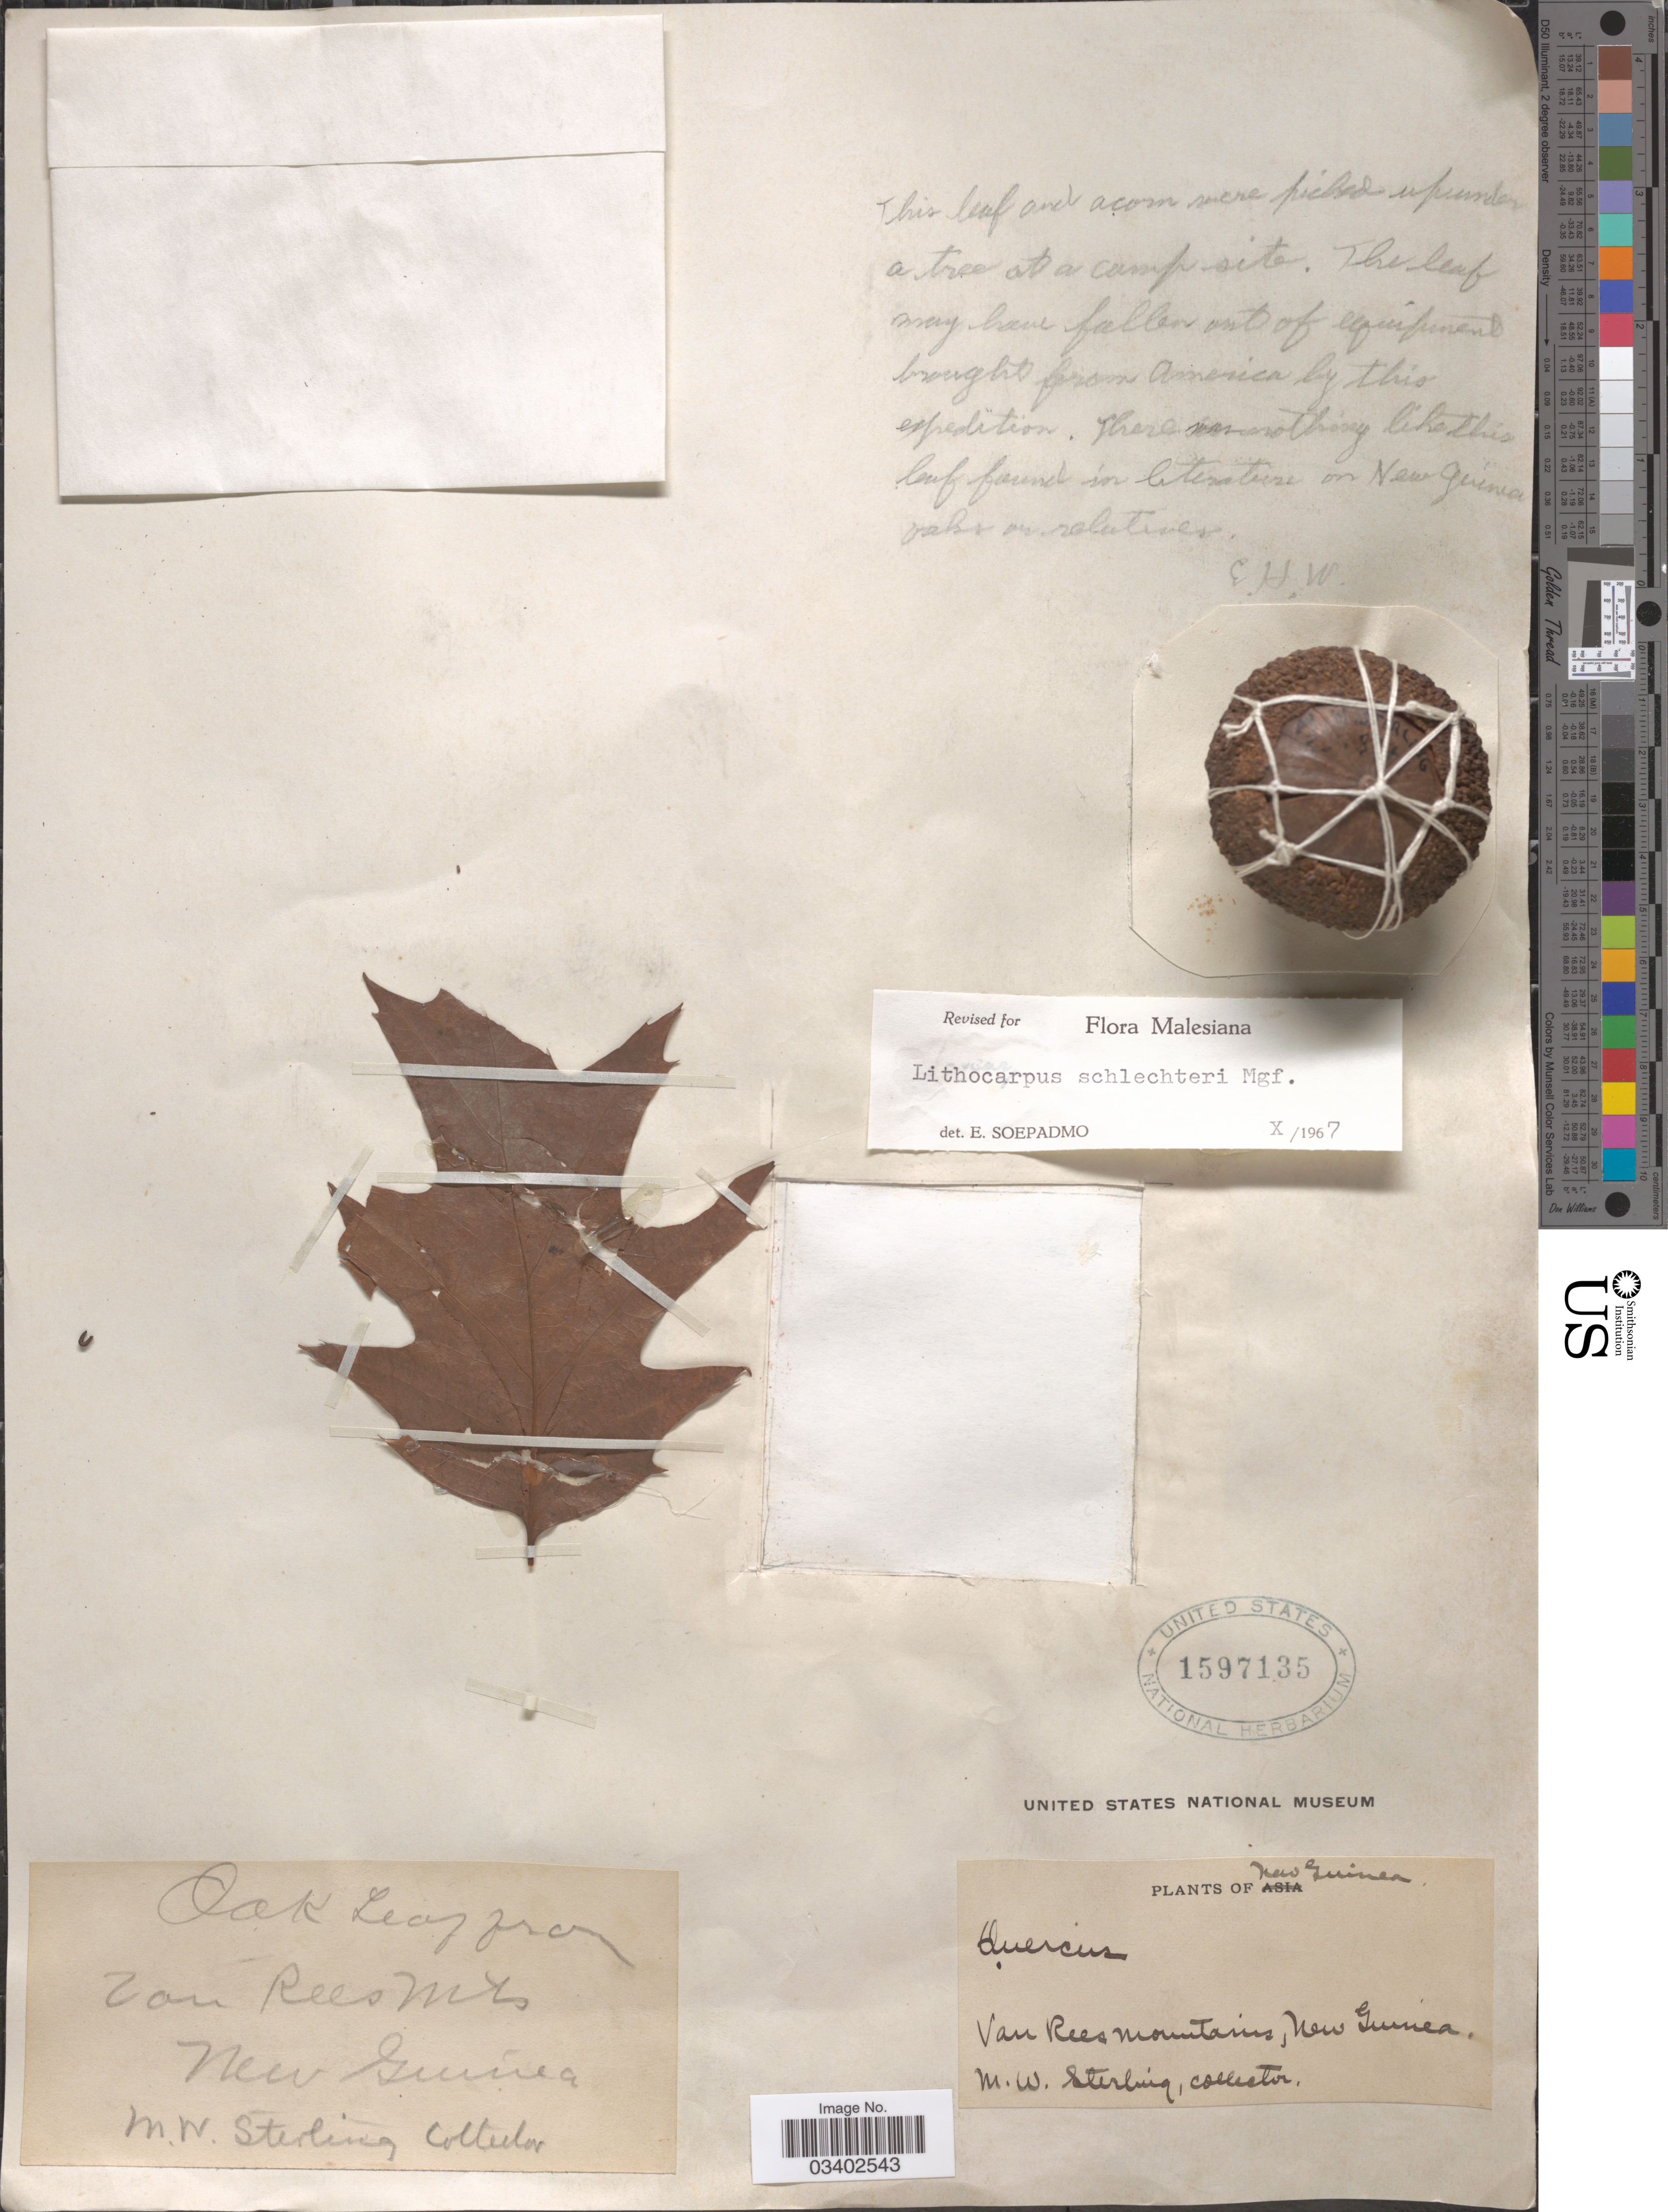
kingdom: Plantae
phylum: Tracheophyta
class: Magnoliopsida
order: Fagales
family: Fagaceae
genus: Lithocarpus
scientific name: Lithocarpus schlechteri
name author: Markgr.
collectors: M. Sterling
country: Indonesia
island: New Guinea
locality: New Guinea. Van Rees Mountain.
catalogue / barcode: US 1597135